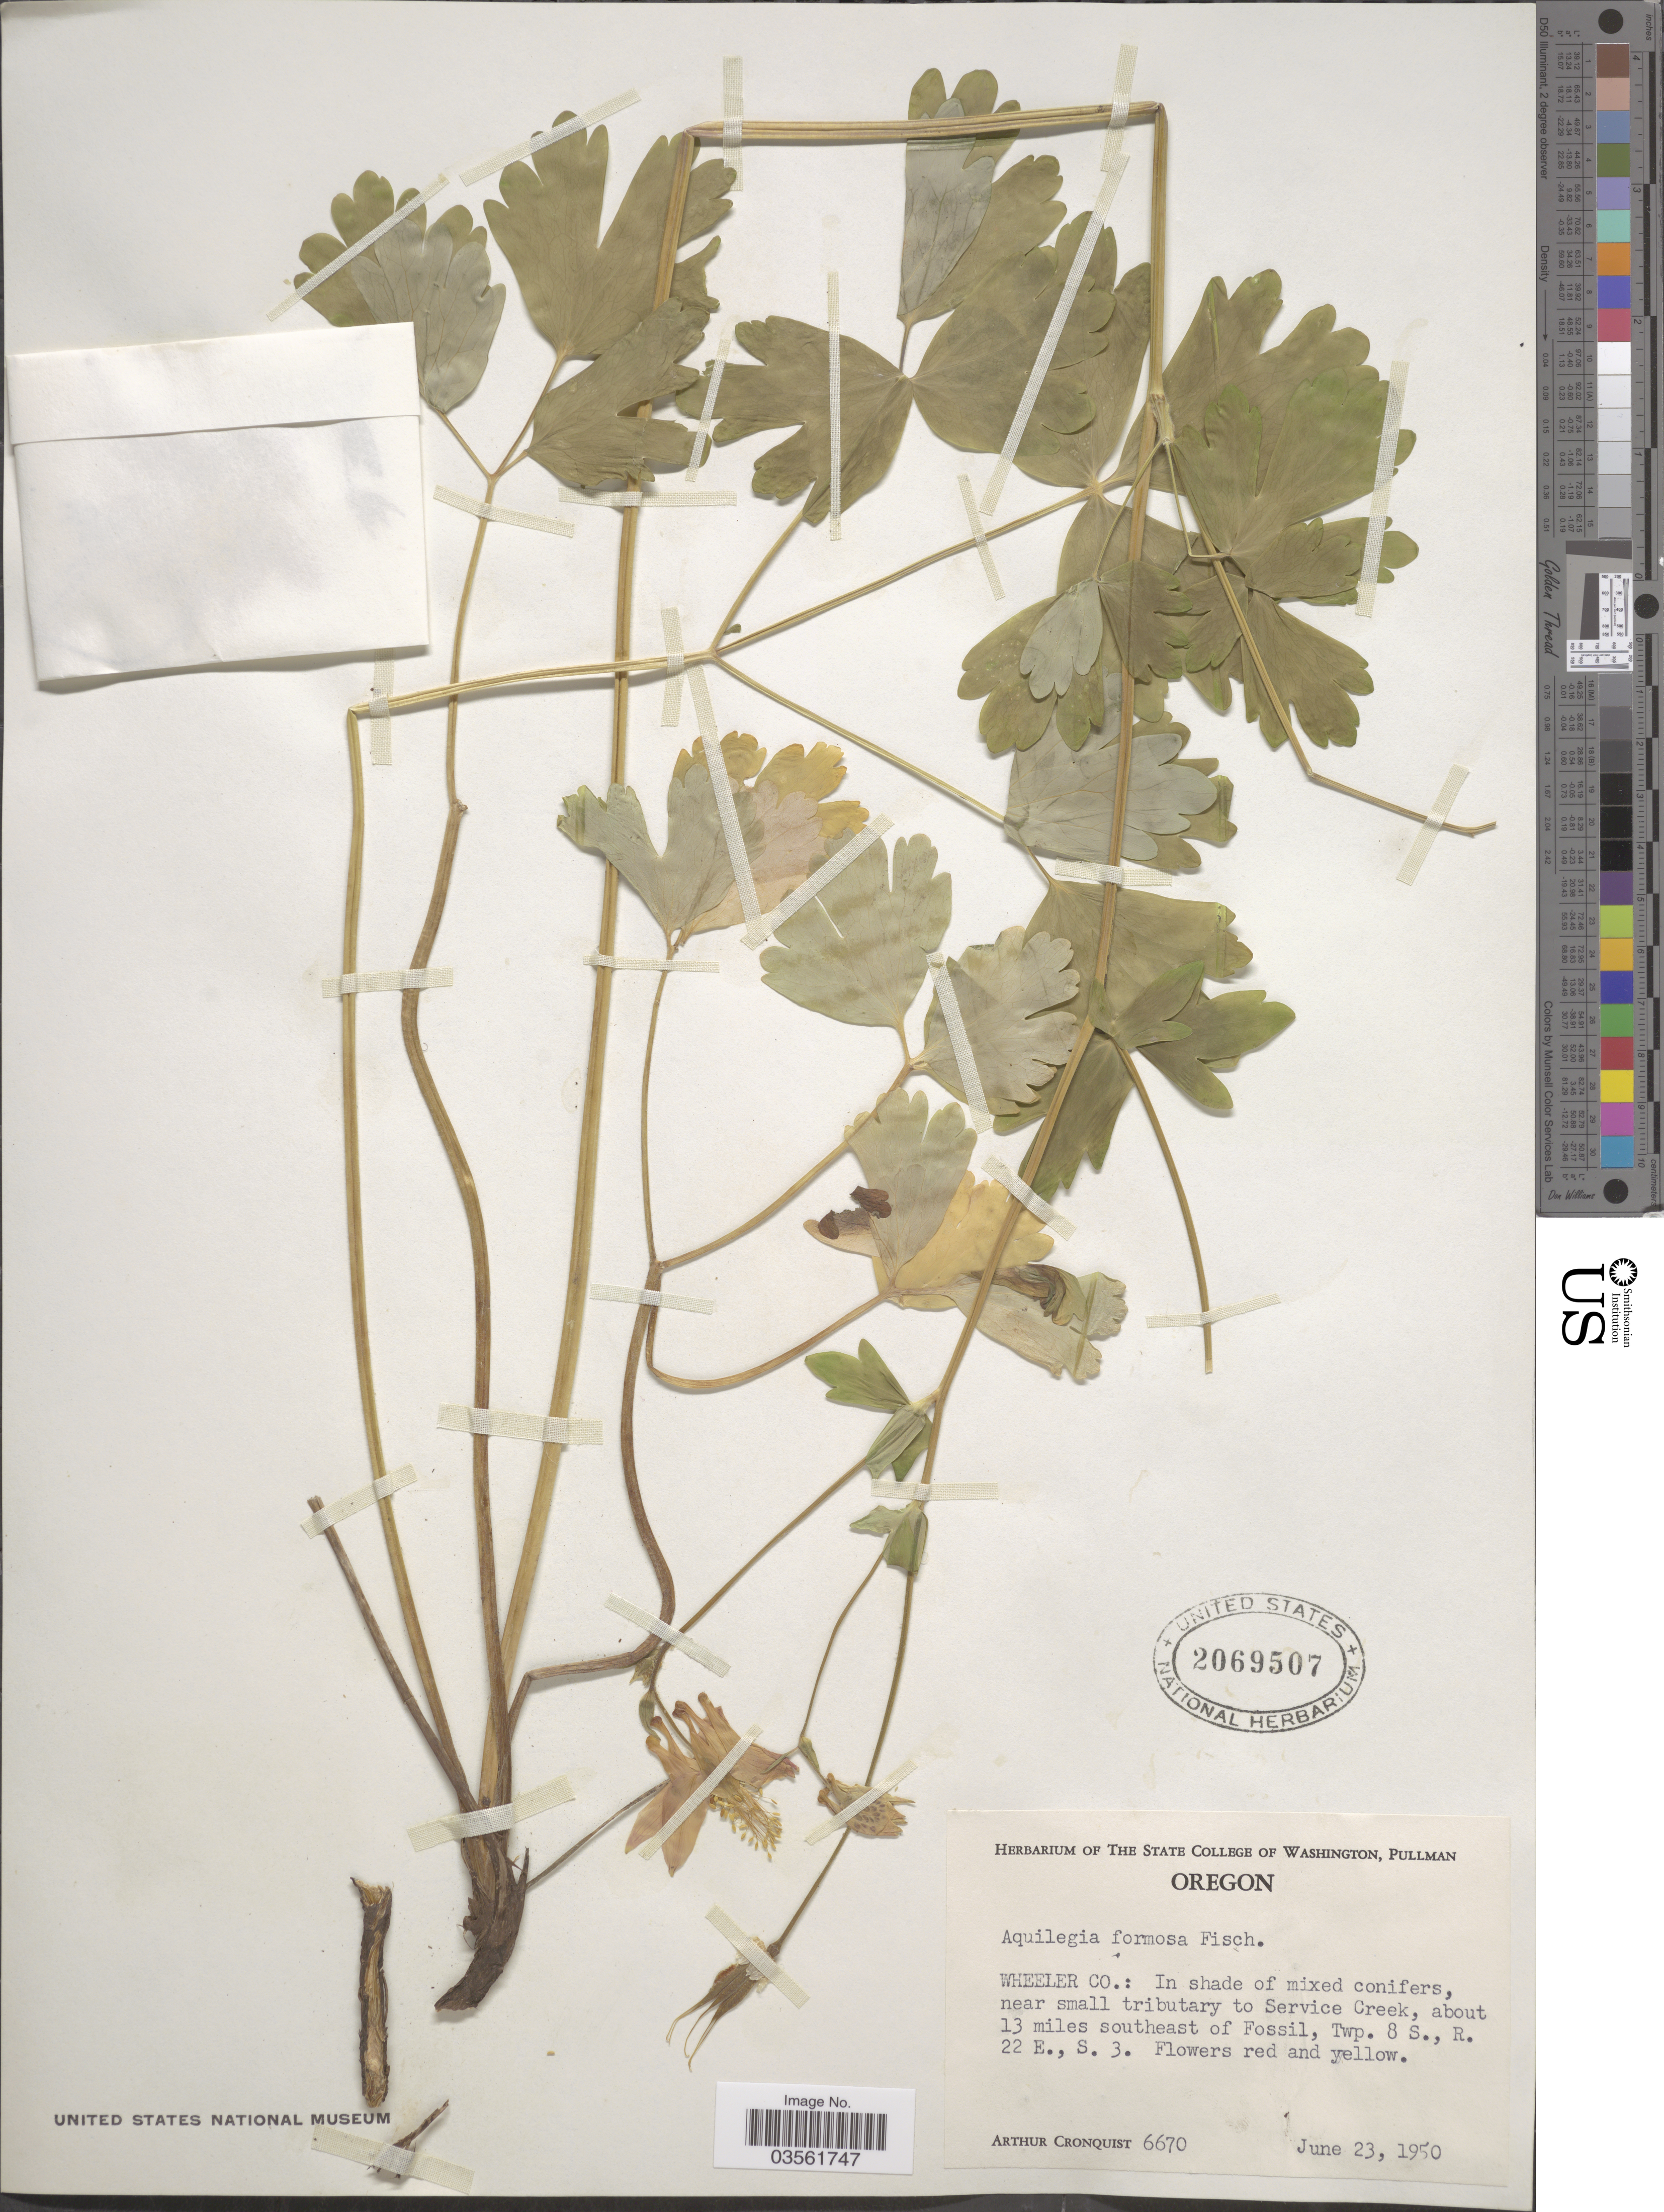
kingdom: Plantae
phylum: Tracheophyta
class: Magnoliopsida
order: Ranunculales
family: Ranunculaceae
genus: Aquilegia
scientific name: Aquilegia formosa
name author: Fisch. ex DC.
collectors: A. J. Cronquist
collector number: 6670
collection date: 1950-06-23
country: United States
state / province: Oregon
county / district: Wheeler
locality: Wheeler Co.: near small tributary to Service Creek, about 13 miles southeast of Fossil, Twp. 8 S., R. 22 E., S. 3.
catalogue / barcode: US 2069507